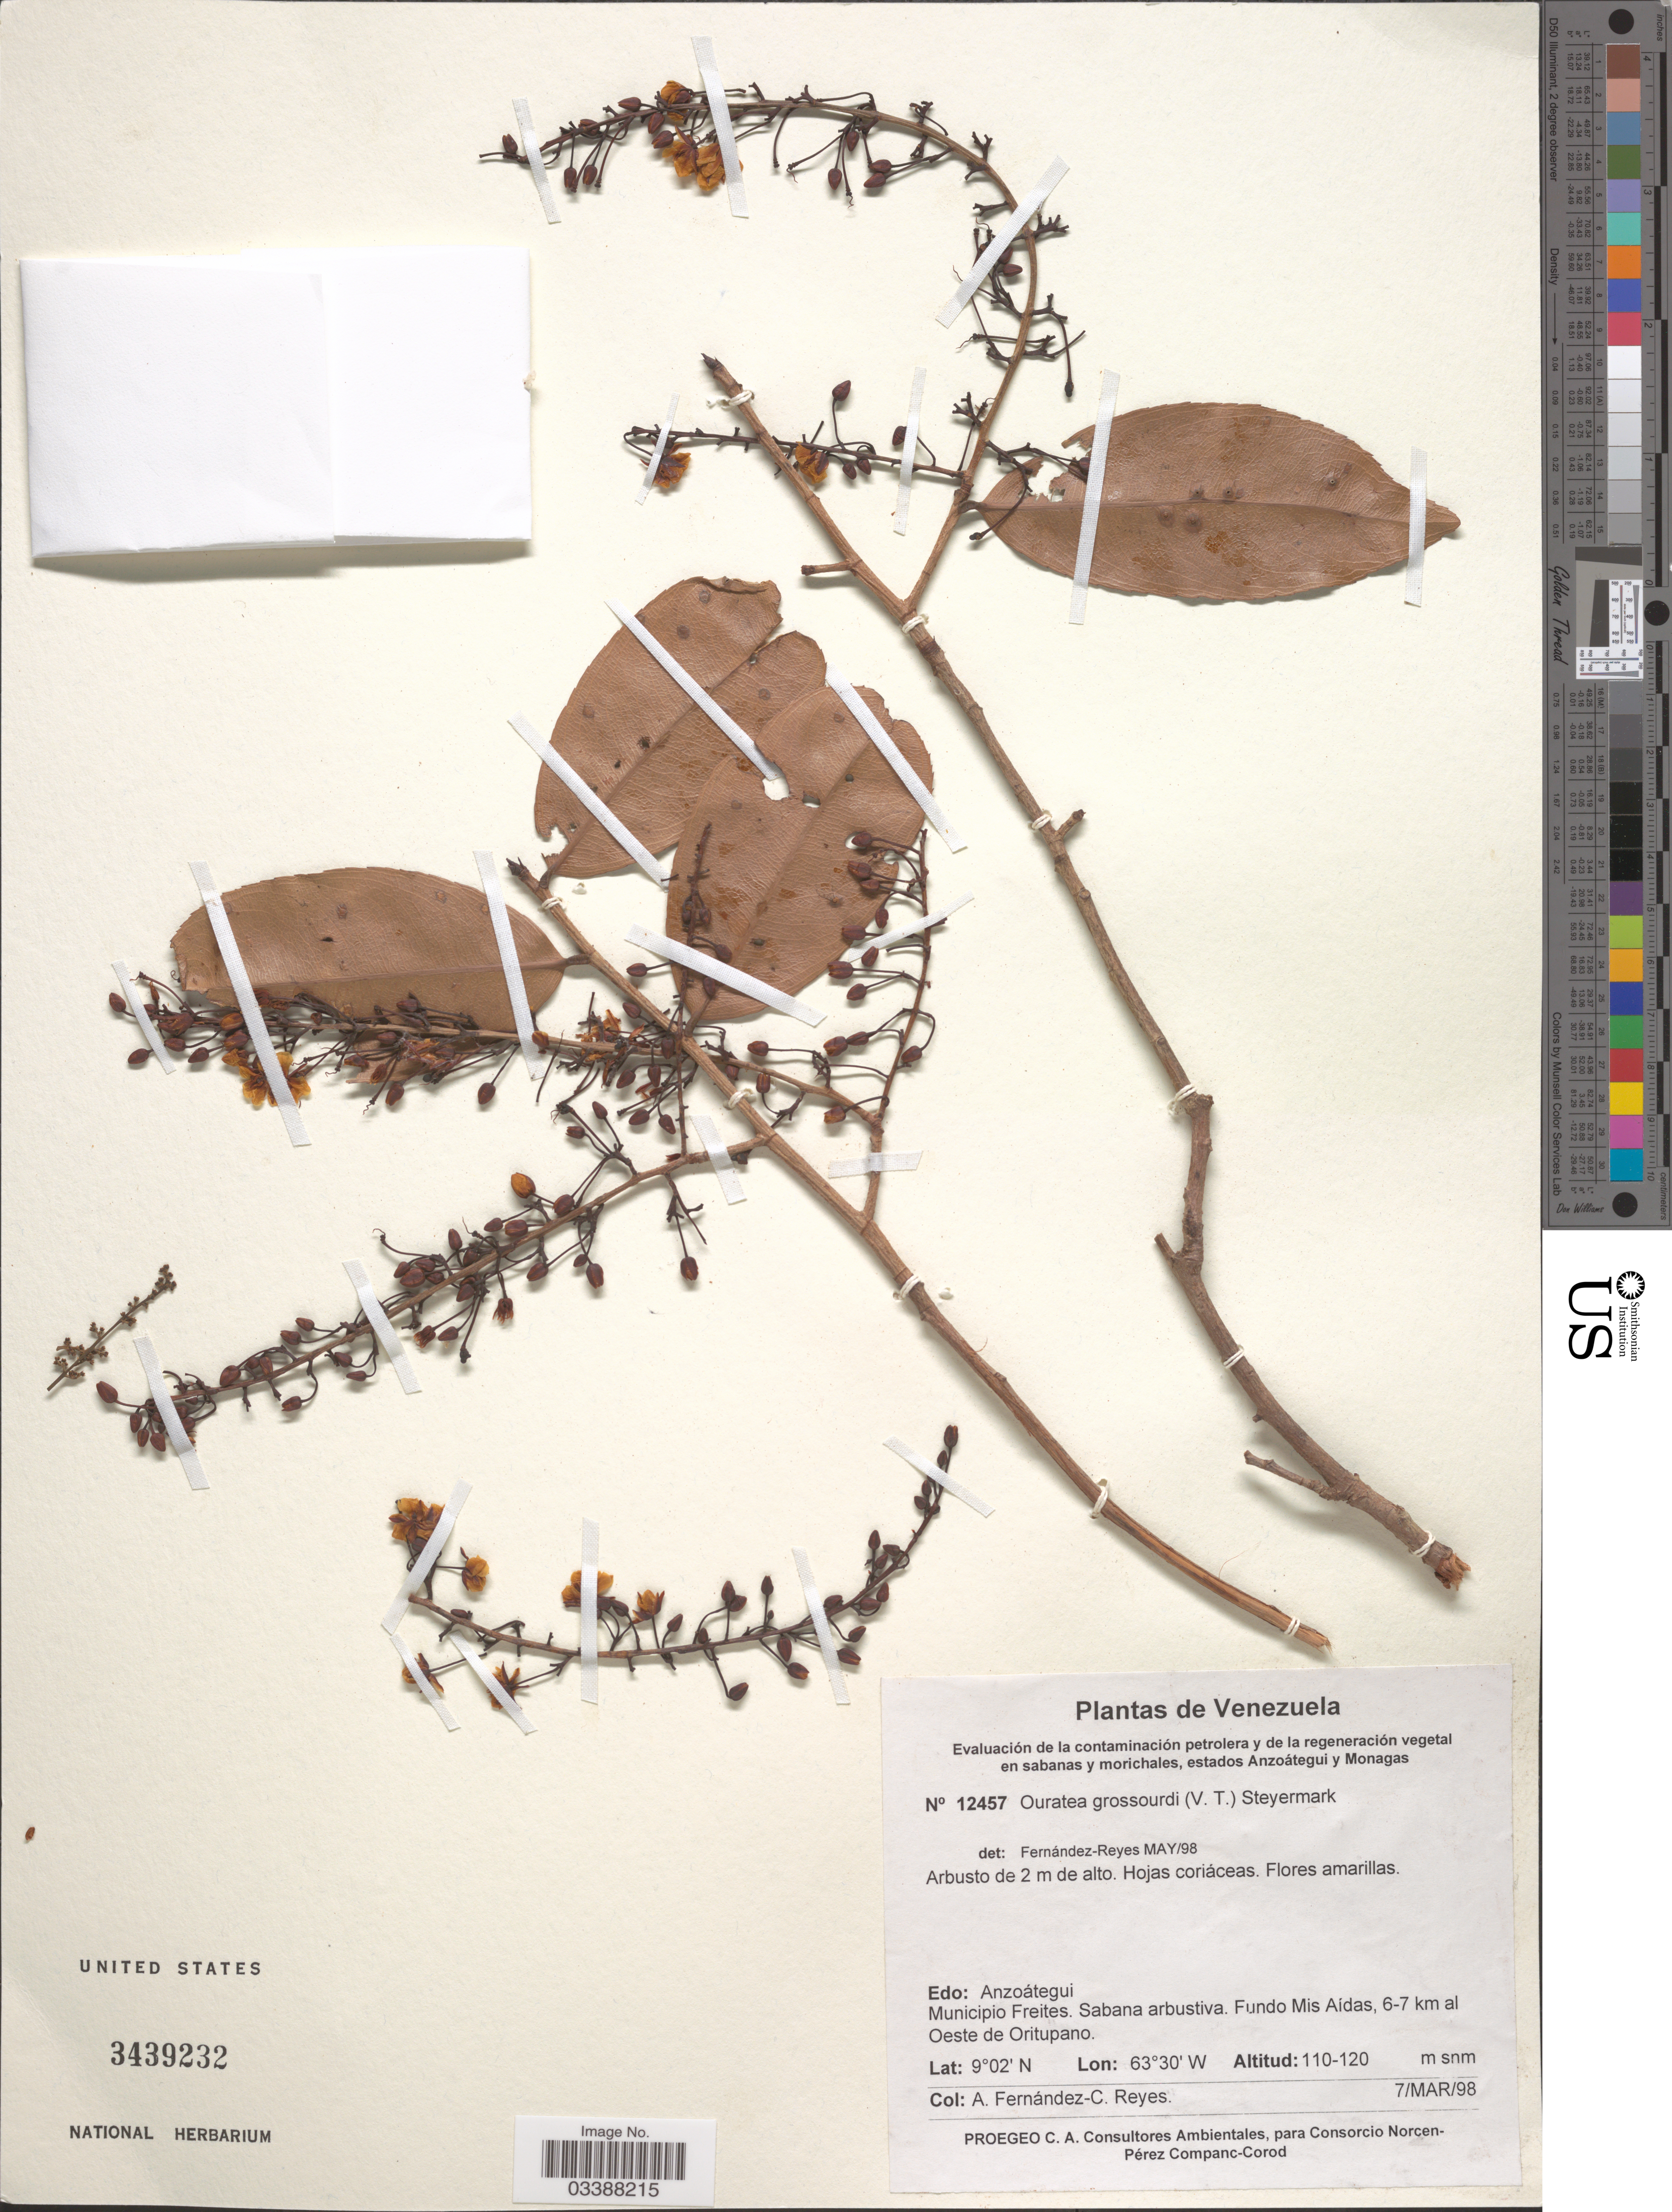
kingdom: Plantae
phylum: Tracheophyta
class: Magnoliopsida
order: Malpighiales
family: Ochnaceae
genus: Ouratea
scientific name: Ouratea grosourdyi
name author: (Tiegh.) Steyerm.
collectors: A. Fernández & C. Reyes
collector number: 12457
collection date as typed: Transcribed d/m/y: 7/3/98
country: Venezuela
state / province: Anzoategui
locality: Municipio Freites. Sabana arbustiva. Fundo Mis Aídas, 6-7 km al Oeste de Oritupano.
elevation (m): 110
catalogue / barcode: US 3439232